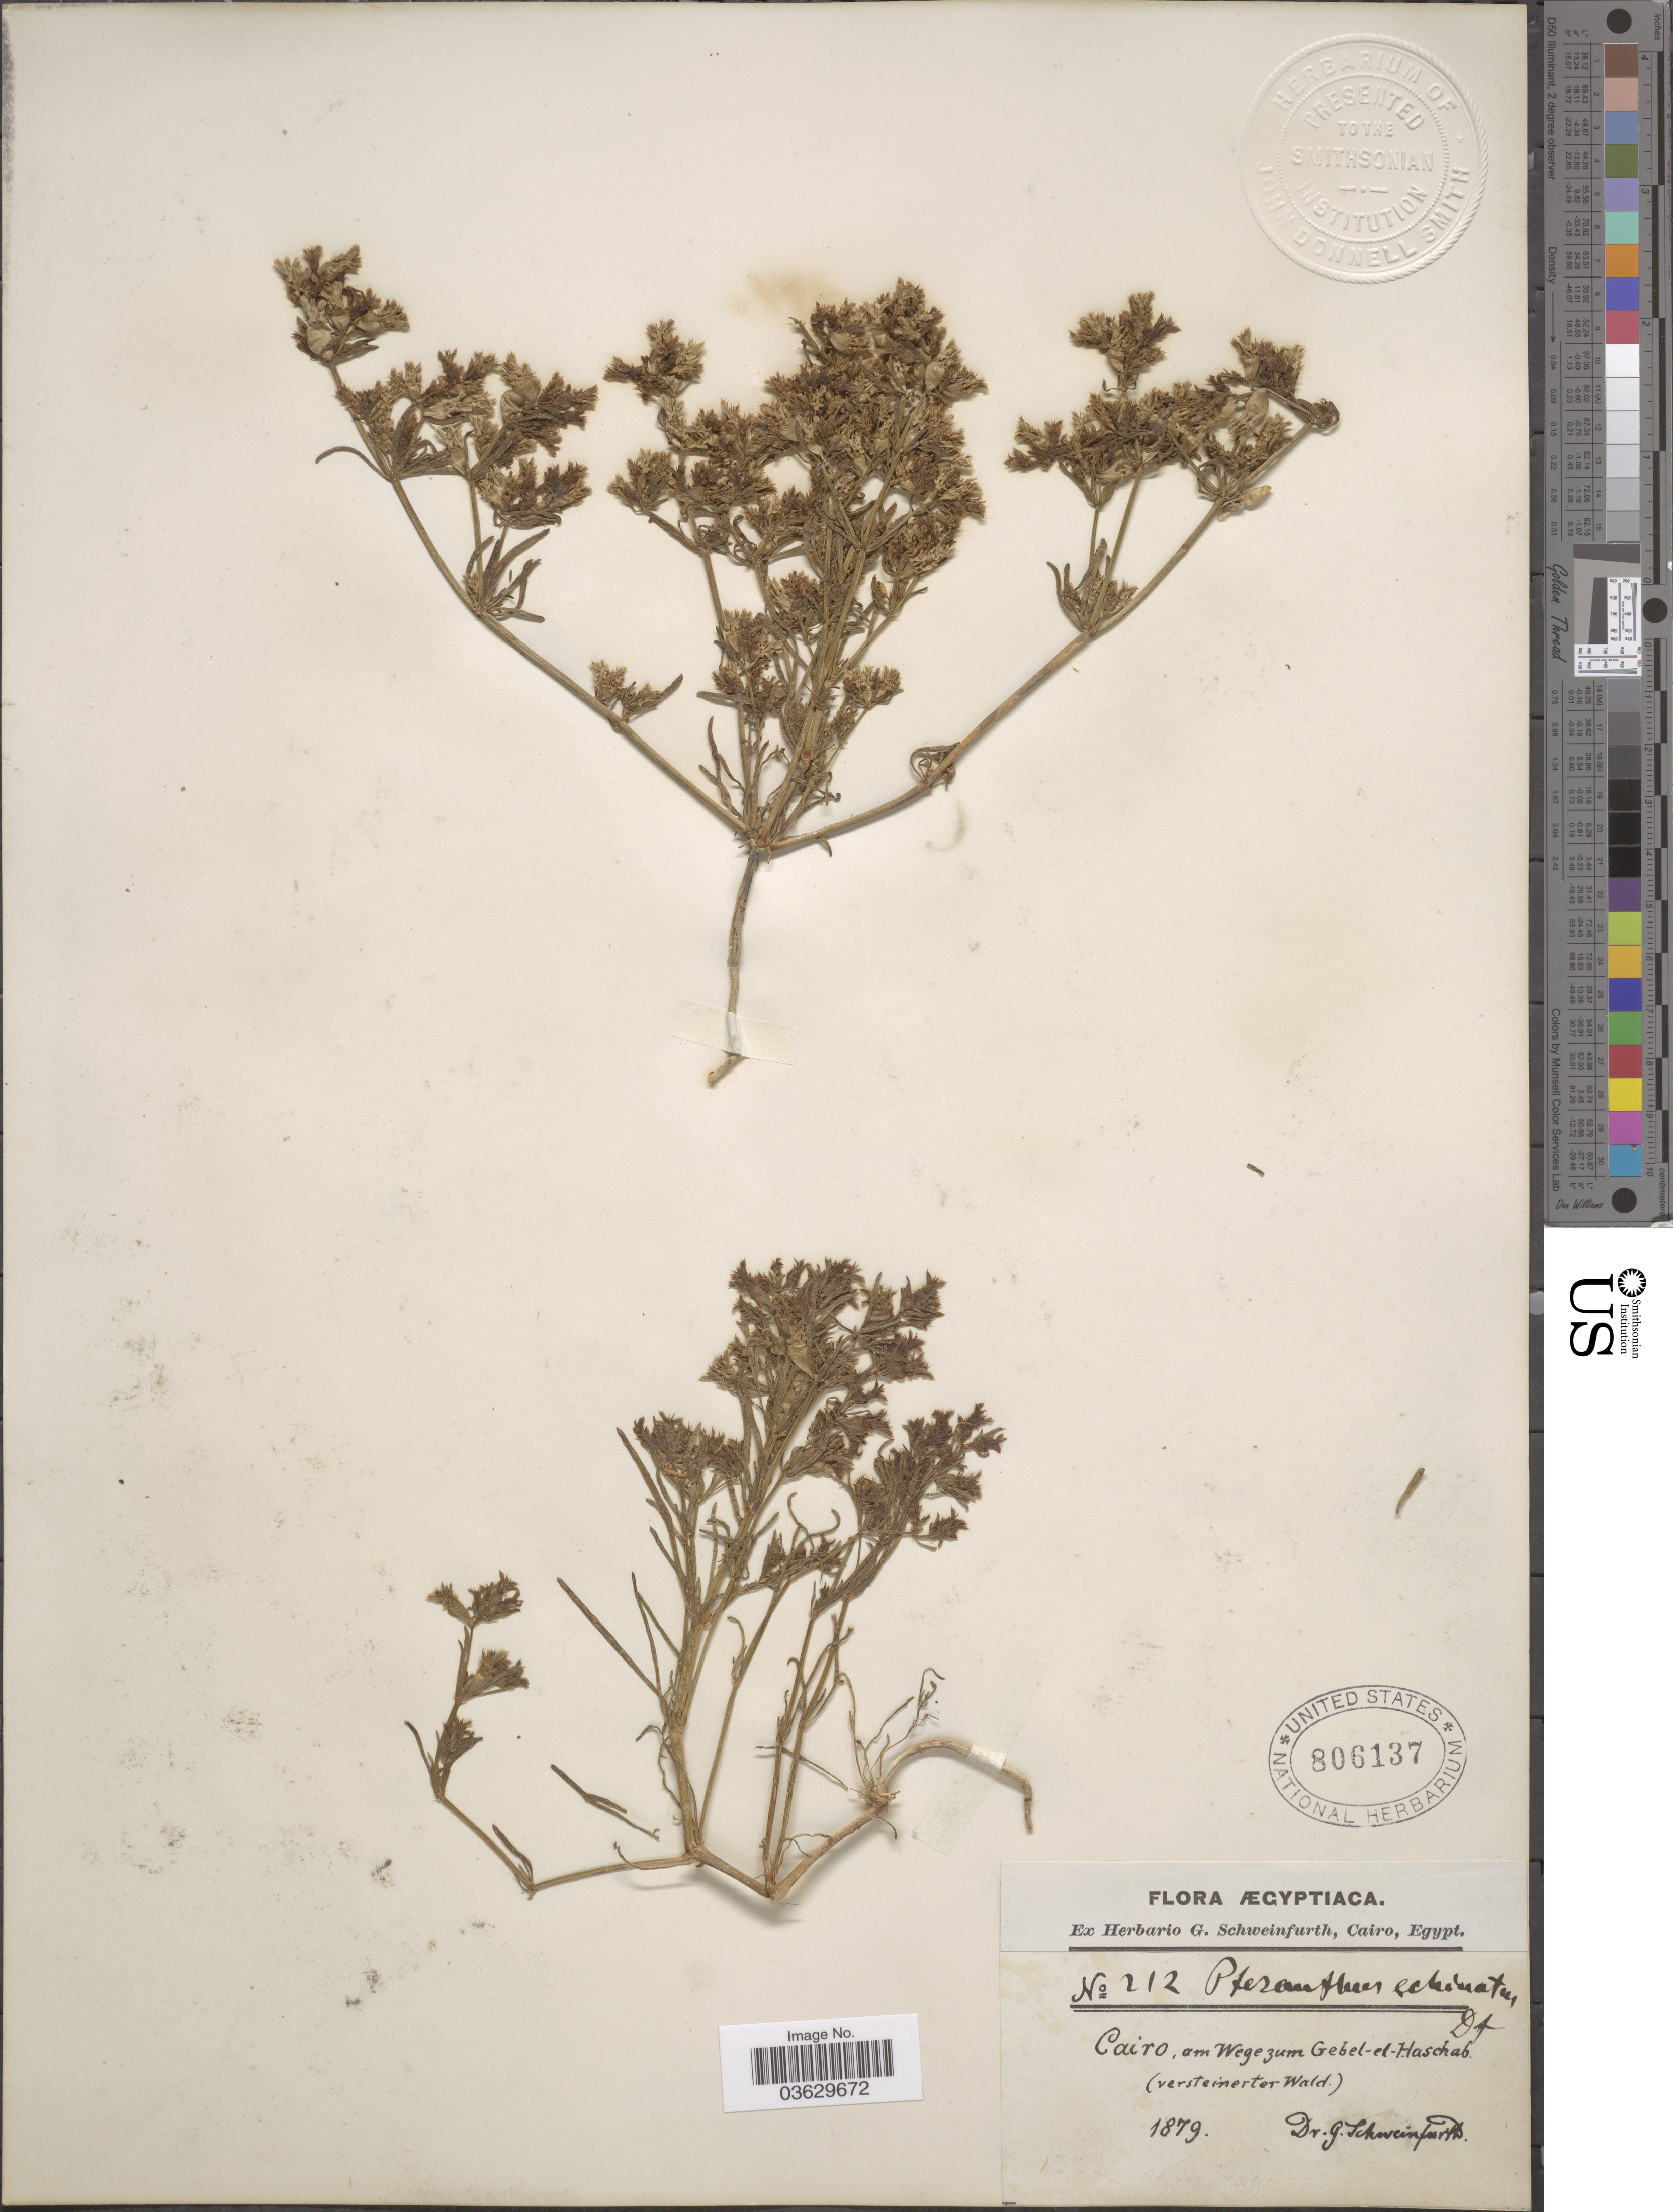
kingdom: Plantae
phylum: Tracheophyta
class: Magnoliopsida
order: Caryophyllales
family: Caryophyllaceae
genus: Pteranthus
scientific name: Pteranthus echinatus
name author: Desf.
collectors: G. A. Schweinfurth (herbarium)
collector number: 212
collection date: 1879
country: Egypt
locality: Ægyptiaca. Cairo, am Wegezum Gebel-el-Haschab. (versteinerter Wald).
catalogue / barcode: US 806137